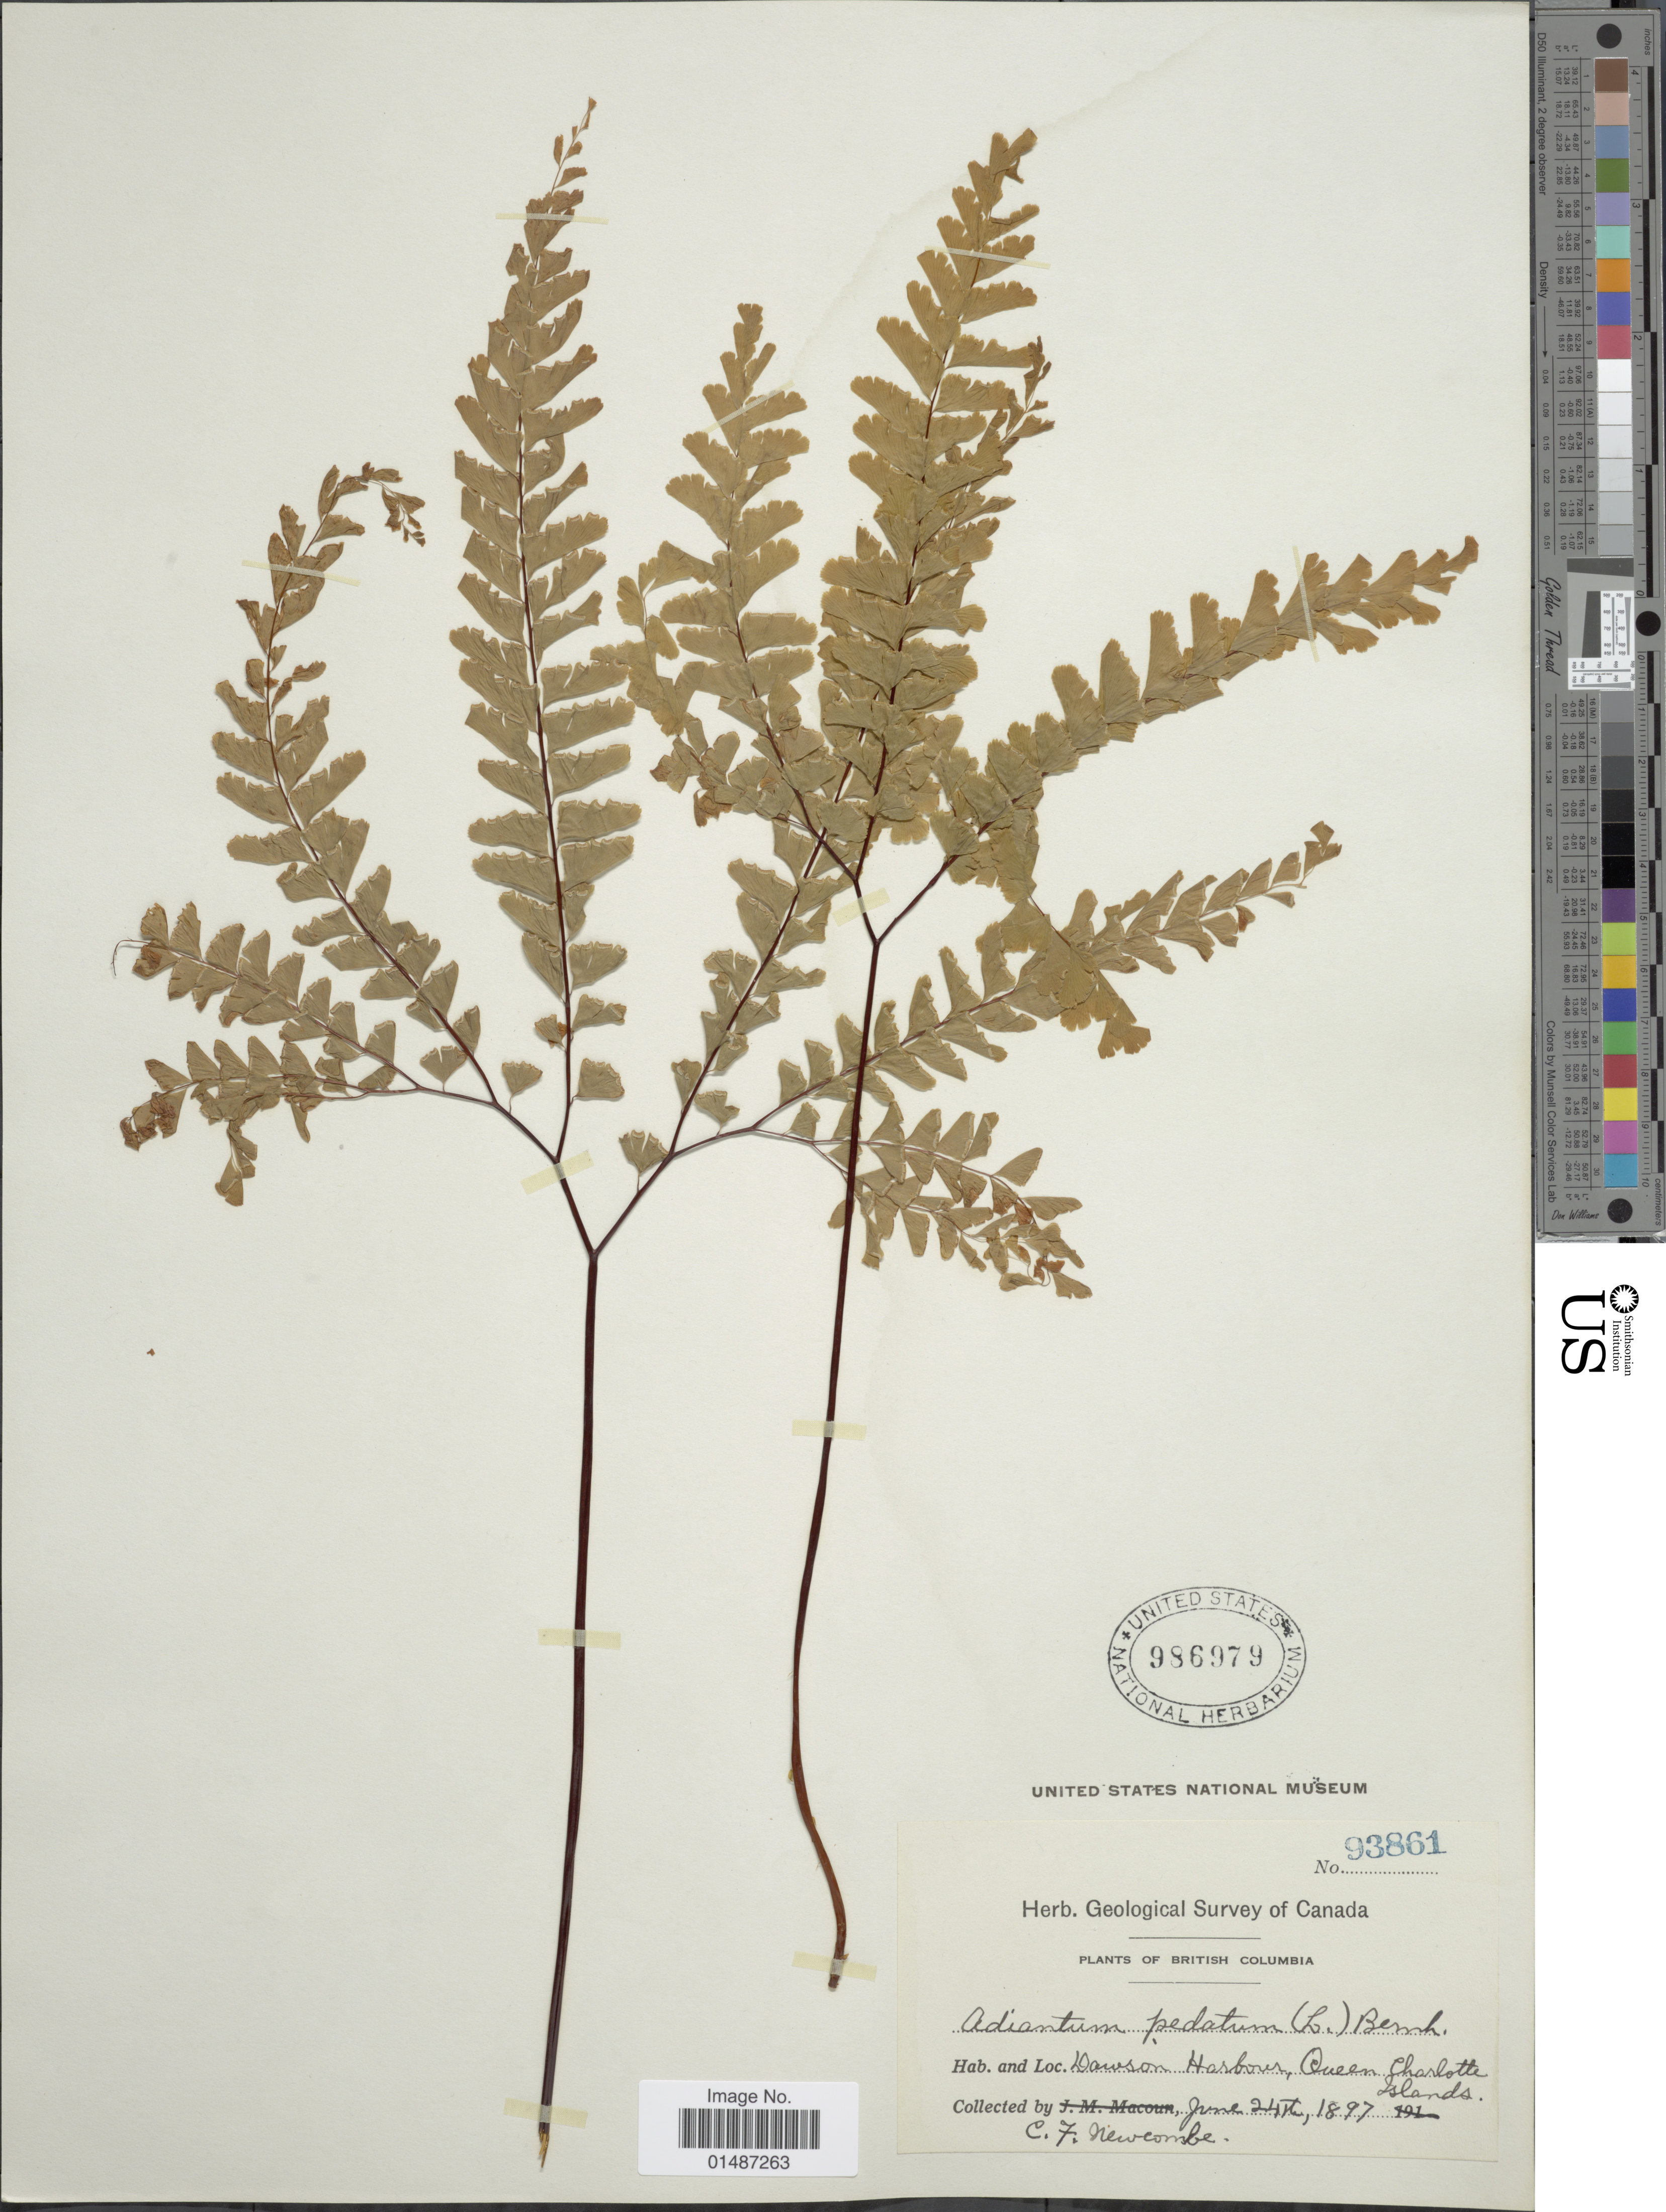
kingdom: Plantae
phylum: Tracheophyta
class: Polypodiopsida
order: Polypodiales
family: Pteridaceae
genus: Adiantum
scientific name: Adiantum pedatum subsp. aleuticum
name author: (Rupr.) Calder & Roy L. Taylor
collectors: C. Newcombe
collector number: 93861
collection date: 1897-06-24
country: Canada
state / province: British Columbia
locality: Dawson Harbour, Queen Charlotte Islands.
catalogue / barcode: US 986979